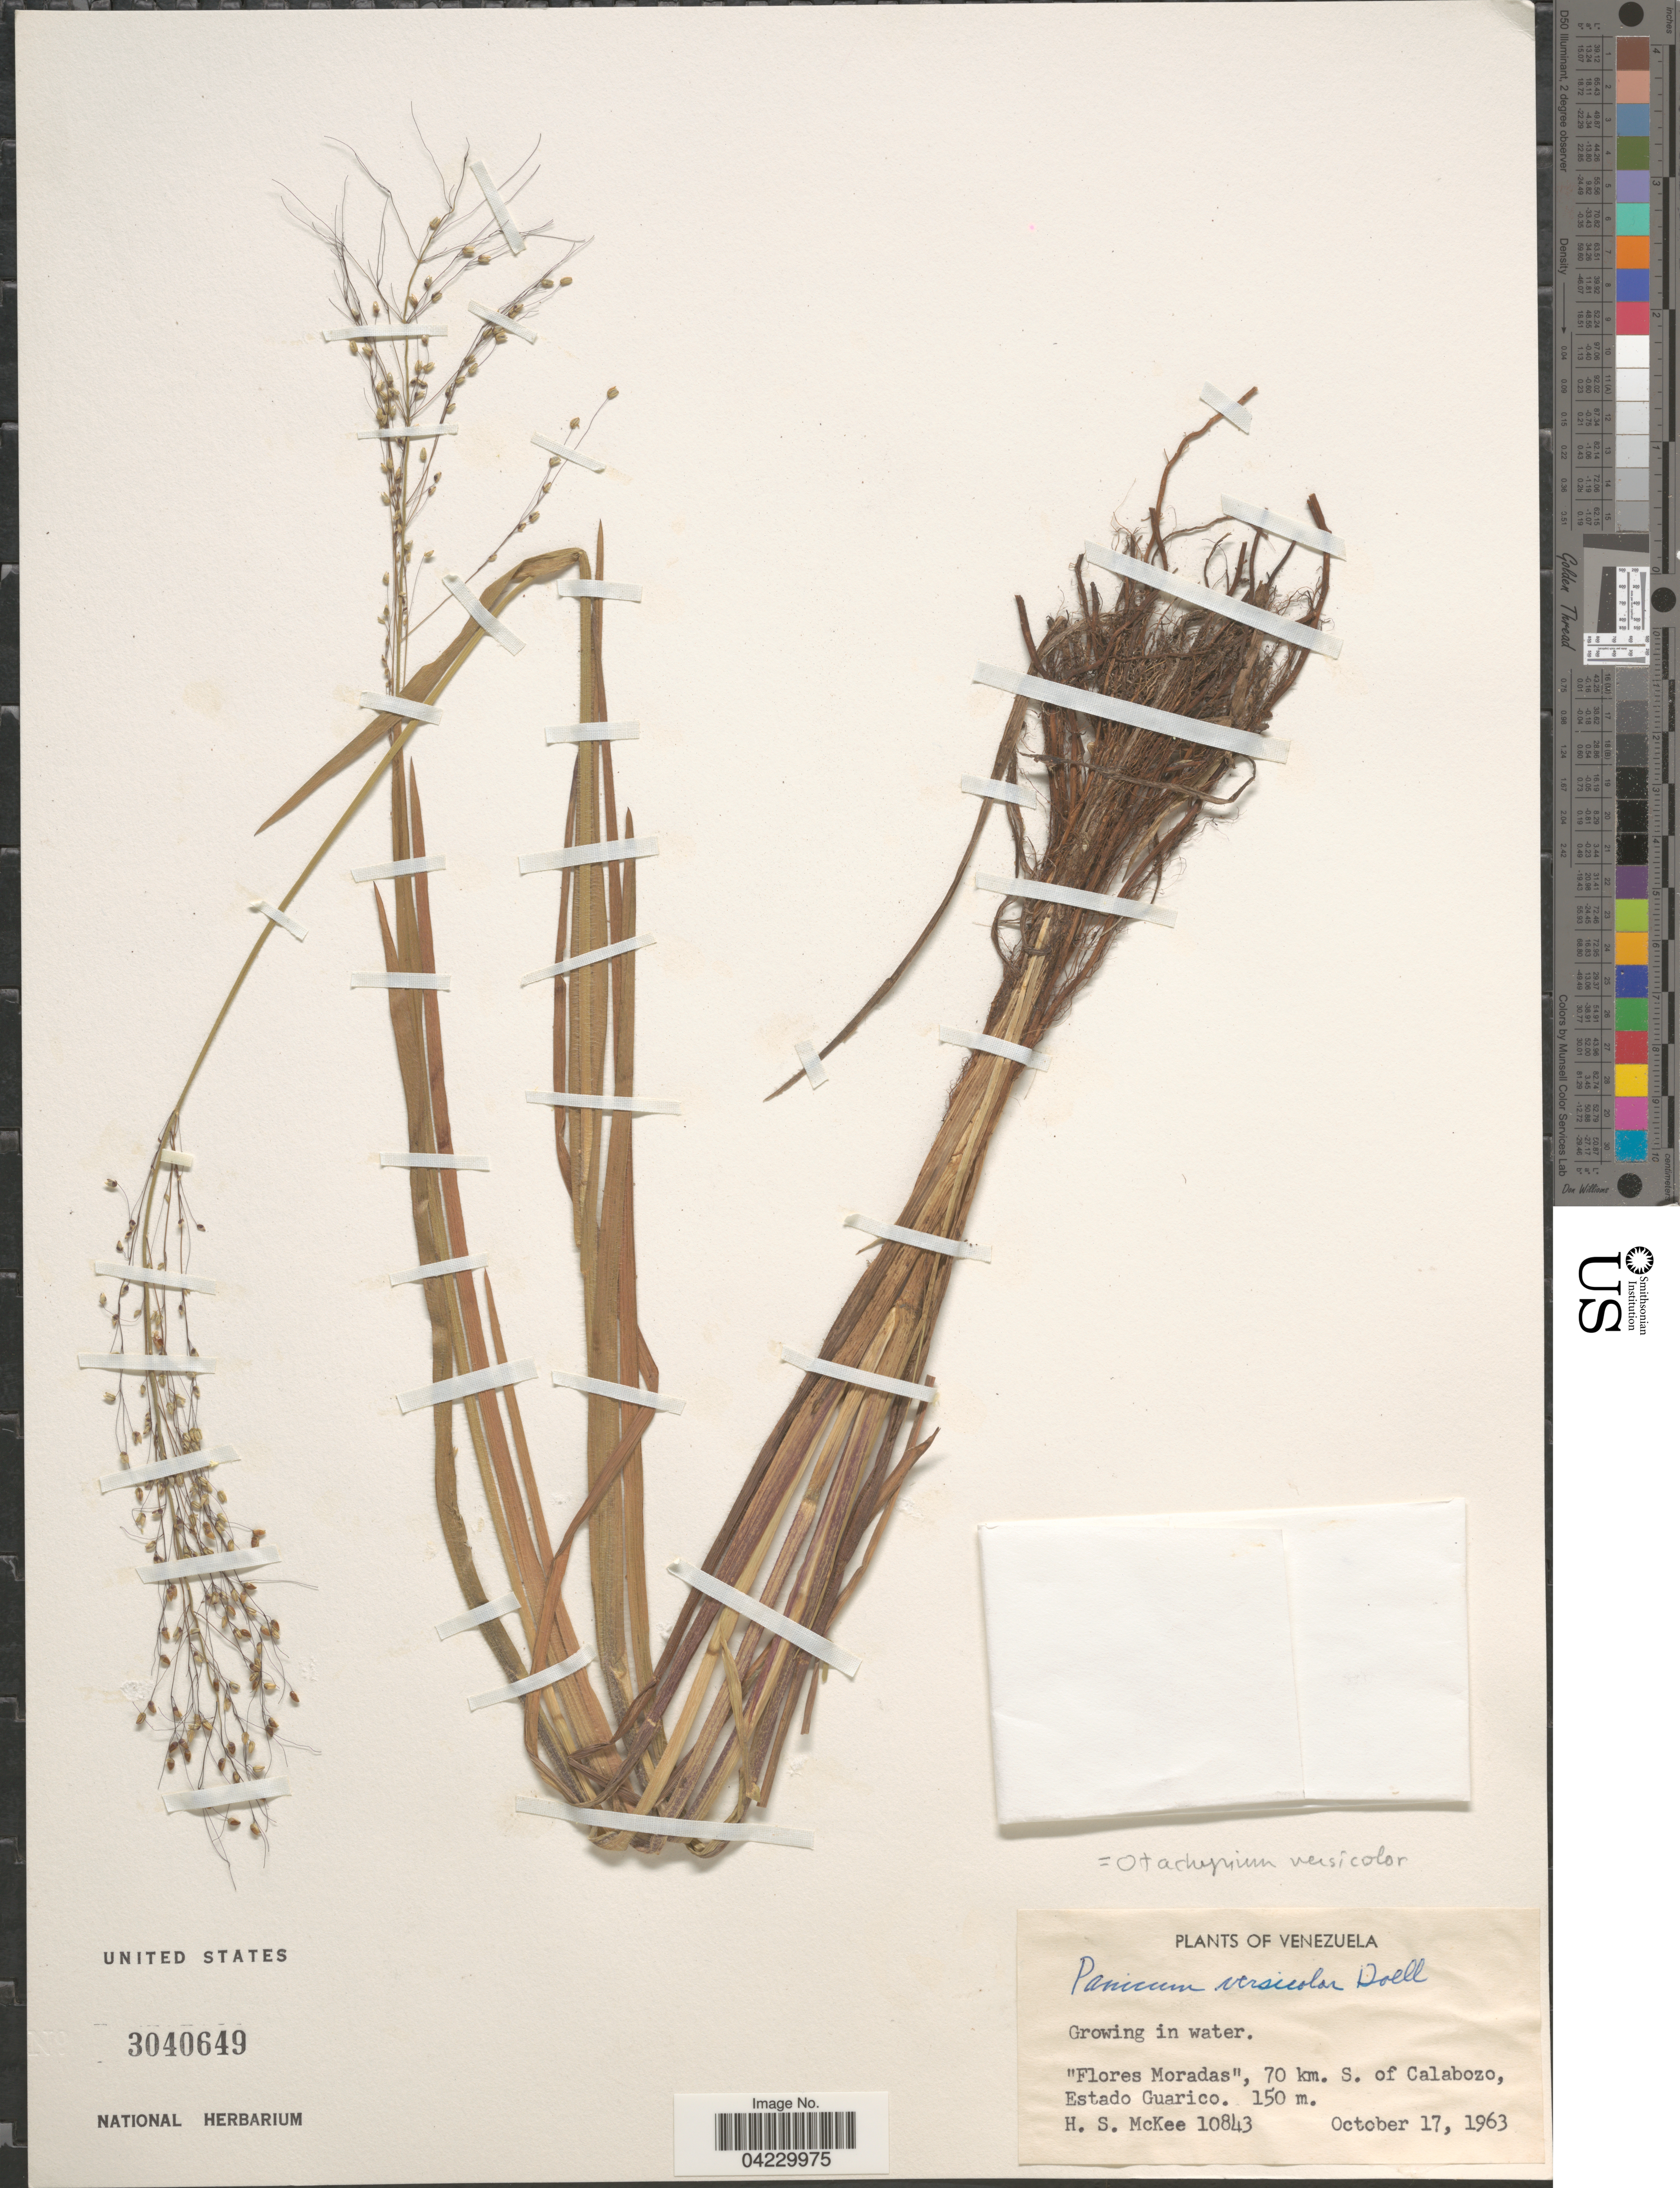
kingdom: Plantae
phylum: Tracheophyta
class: Liliopsida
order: Poales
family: Poaceae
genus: Otachyrium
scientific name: Otachyrium versicolor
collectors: H. S. McKee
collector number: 10843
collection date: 1963-10-17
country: Venezuela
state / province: Guarico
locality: Growing in water. "Flores Moradas", 70 km. S. of Calabozo.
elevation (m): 150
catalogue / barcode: US 3040649